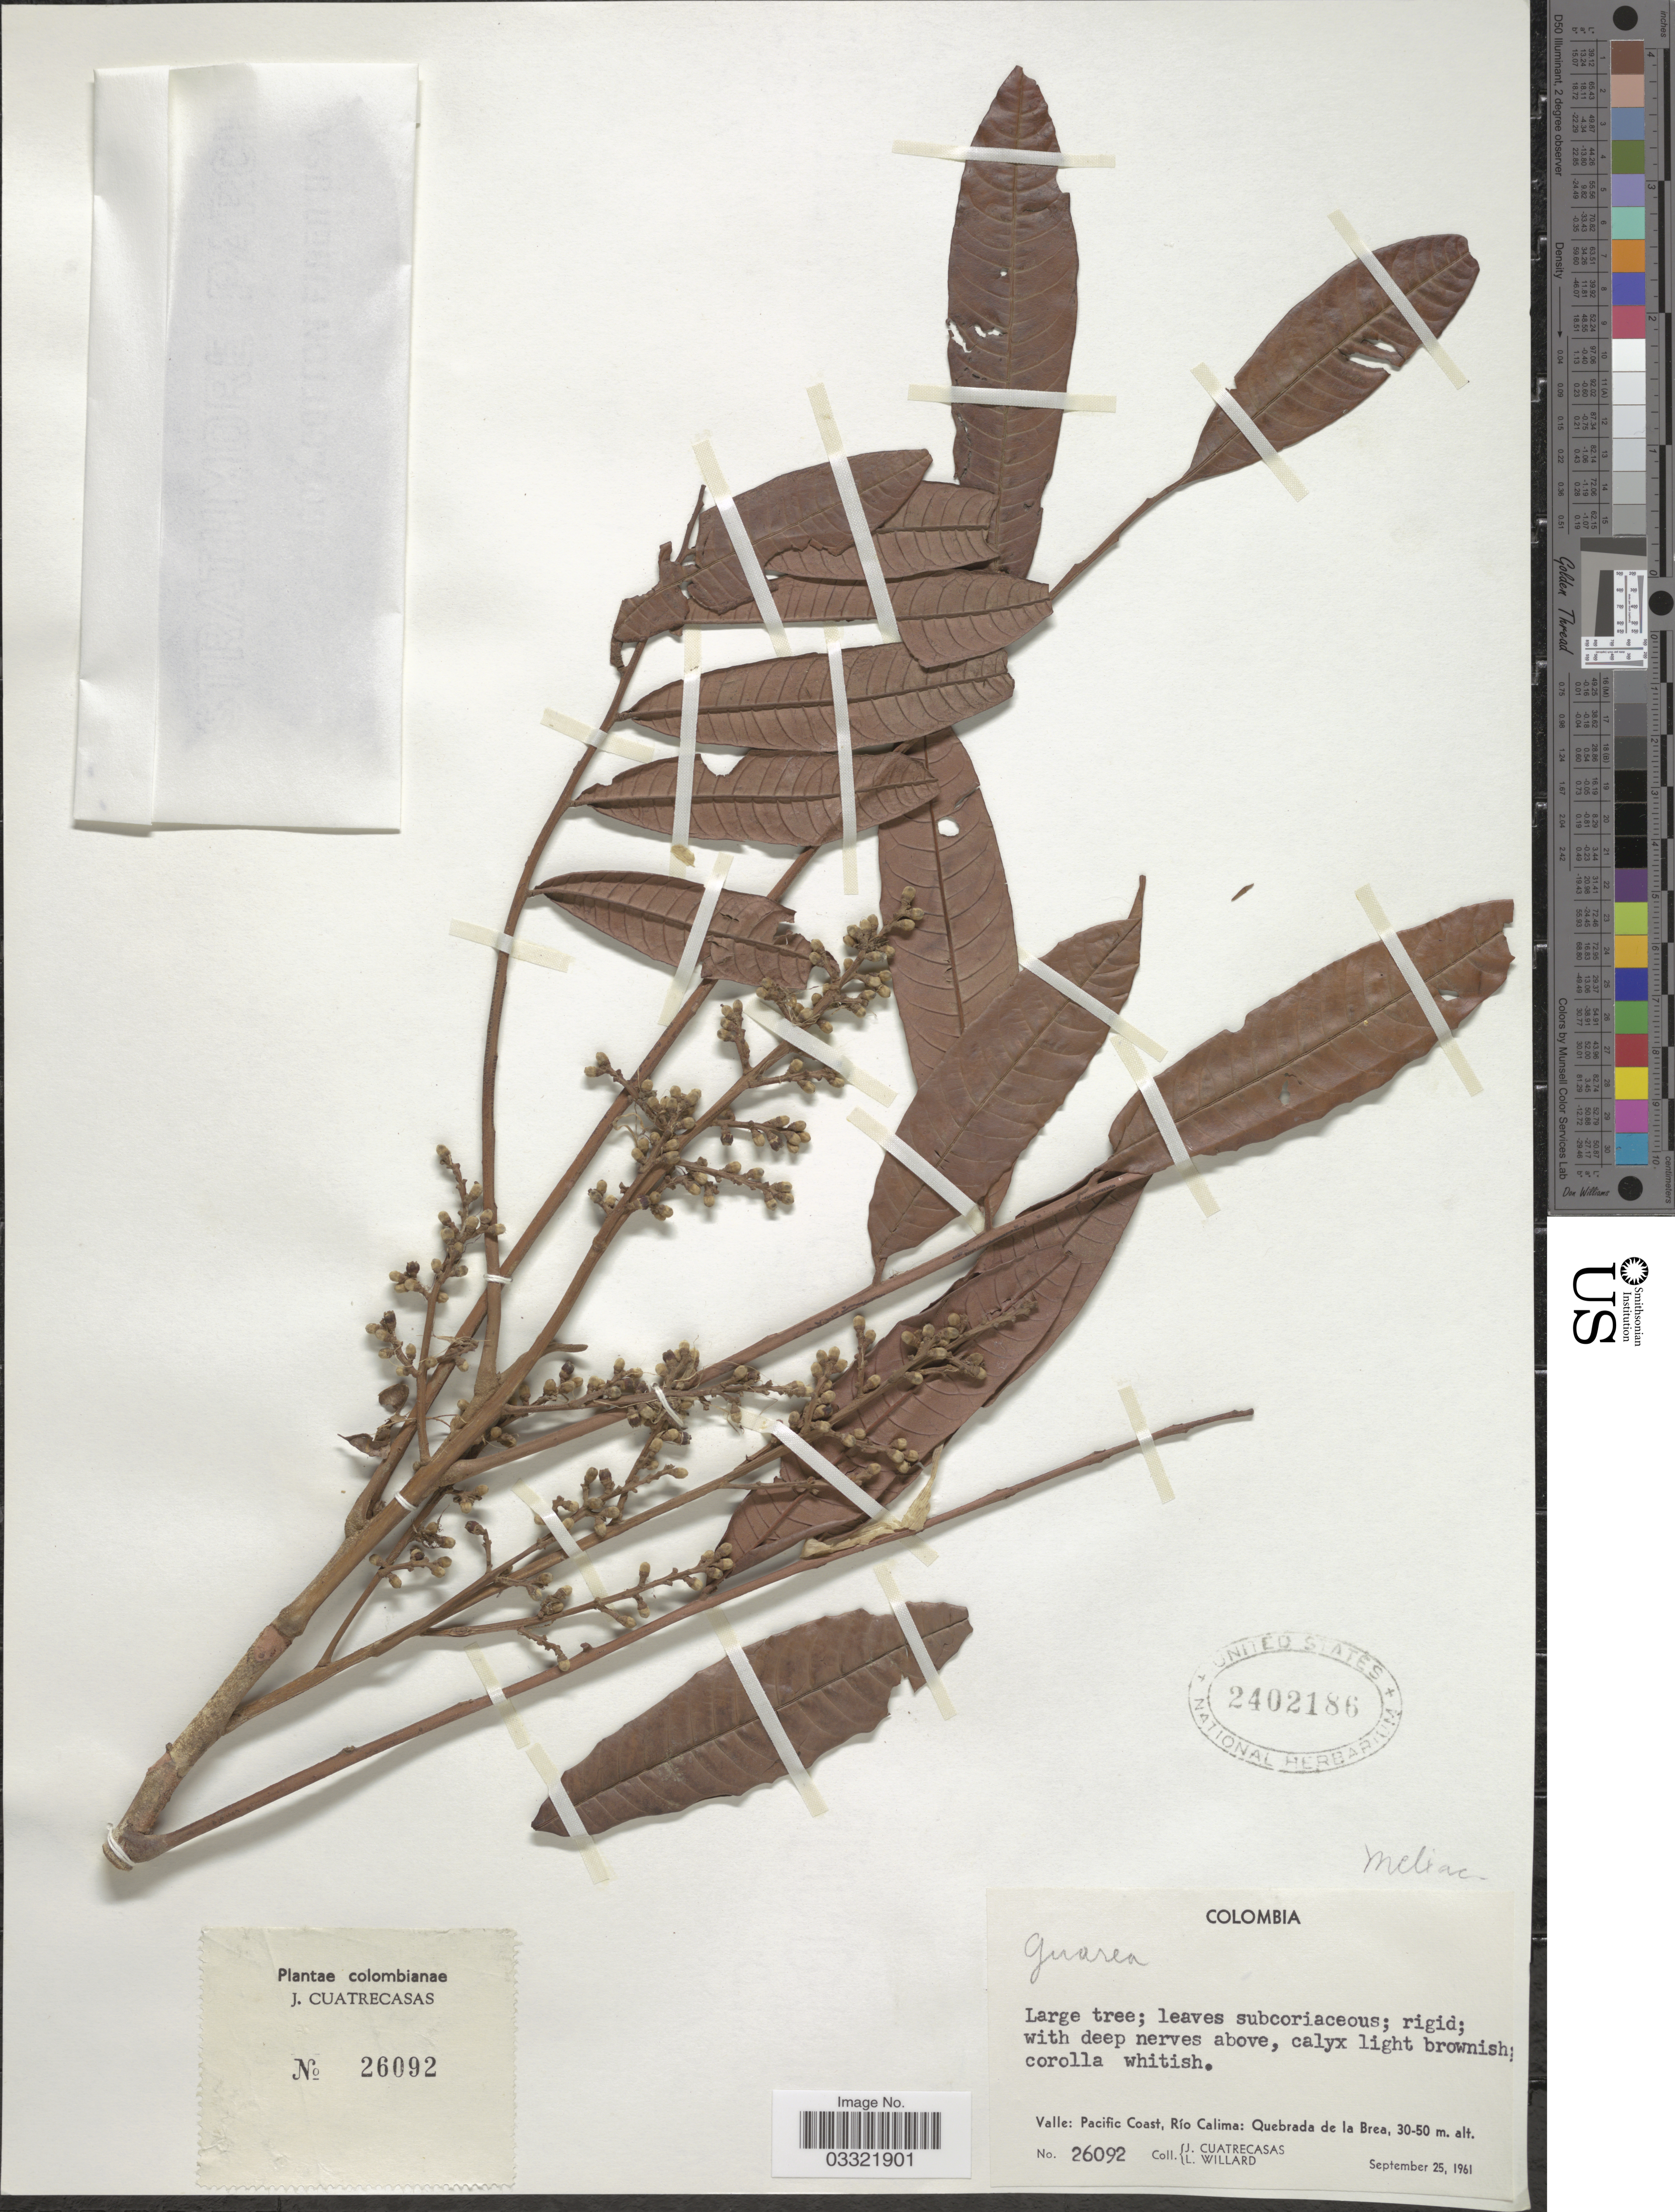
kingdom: Plantae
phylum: Tracheophyta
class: Magnoliopsida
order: Sapindales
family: Meliaceae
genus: Guarea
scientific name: Guarea sp.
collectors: J. Cuatrecasas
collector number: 26092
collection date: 1961-09-25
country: Colombia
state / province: Valle del Cauca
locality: Valle: Pacific Coast, Río Calima: Quebrada de la Brea,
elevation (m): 30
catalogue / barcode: US 2402186